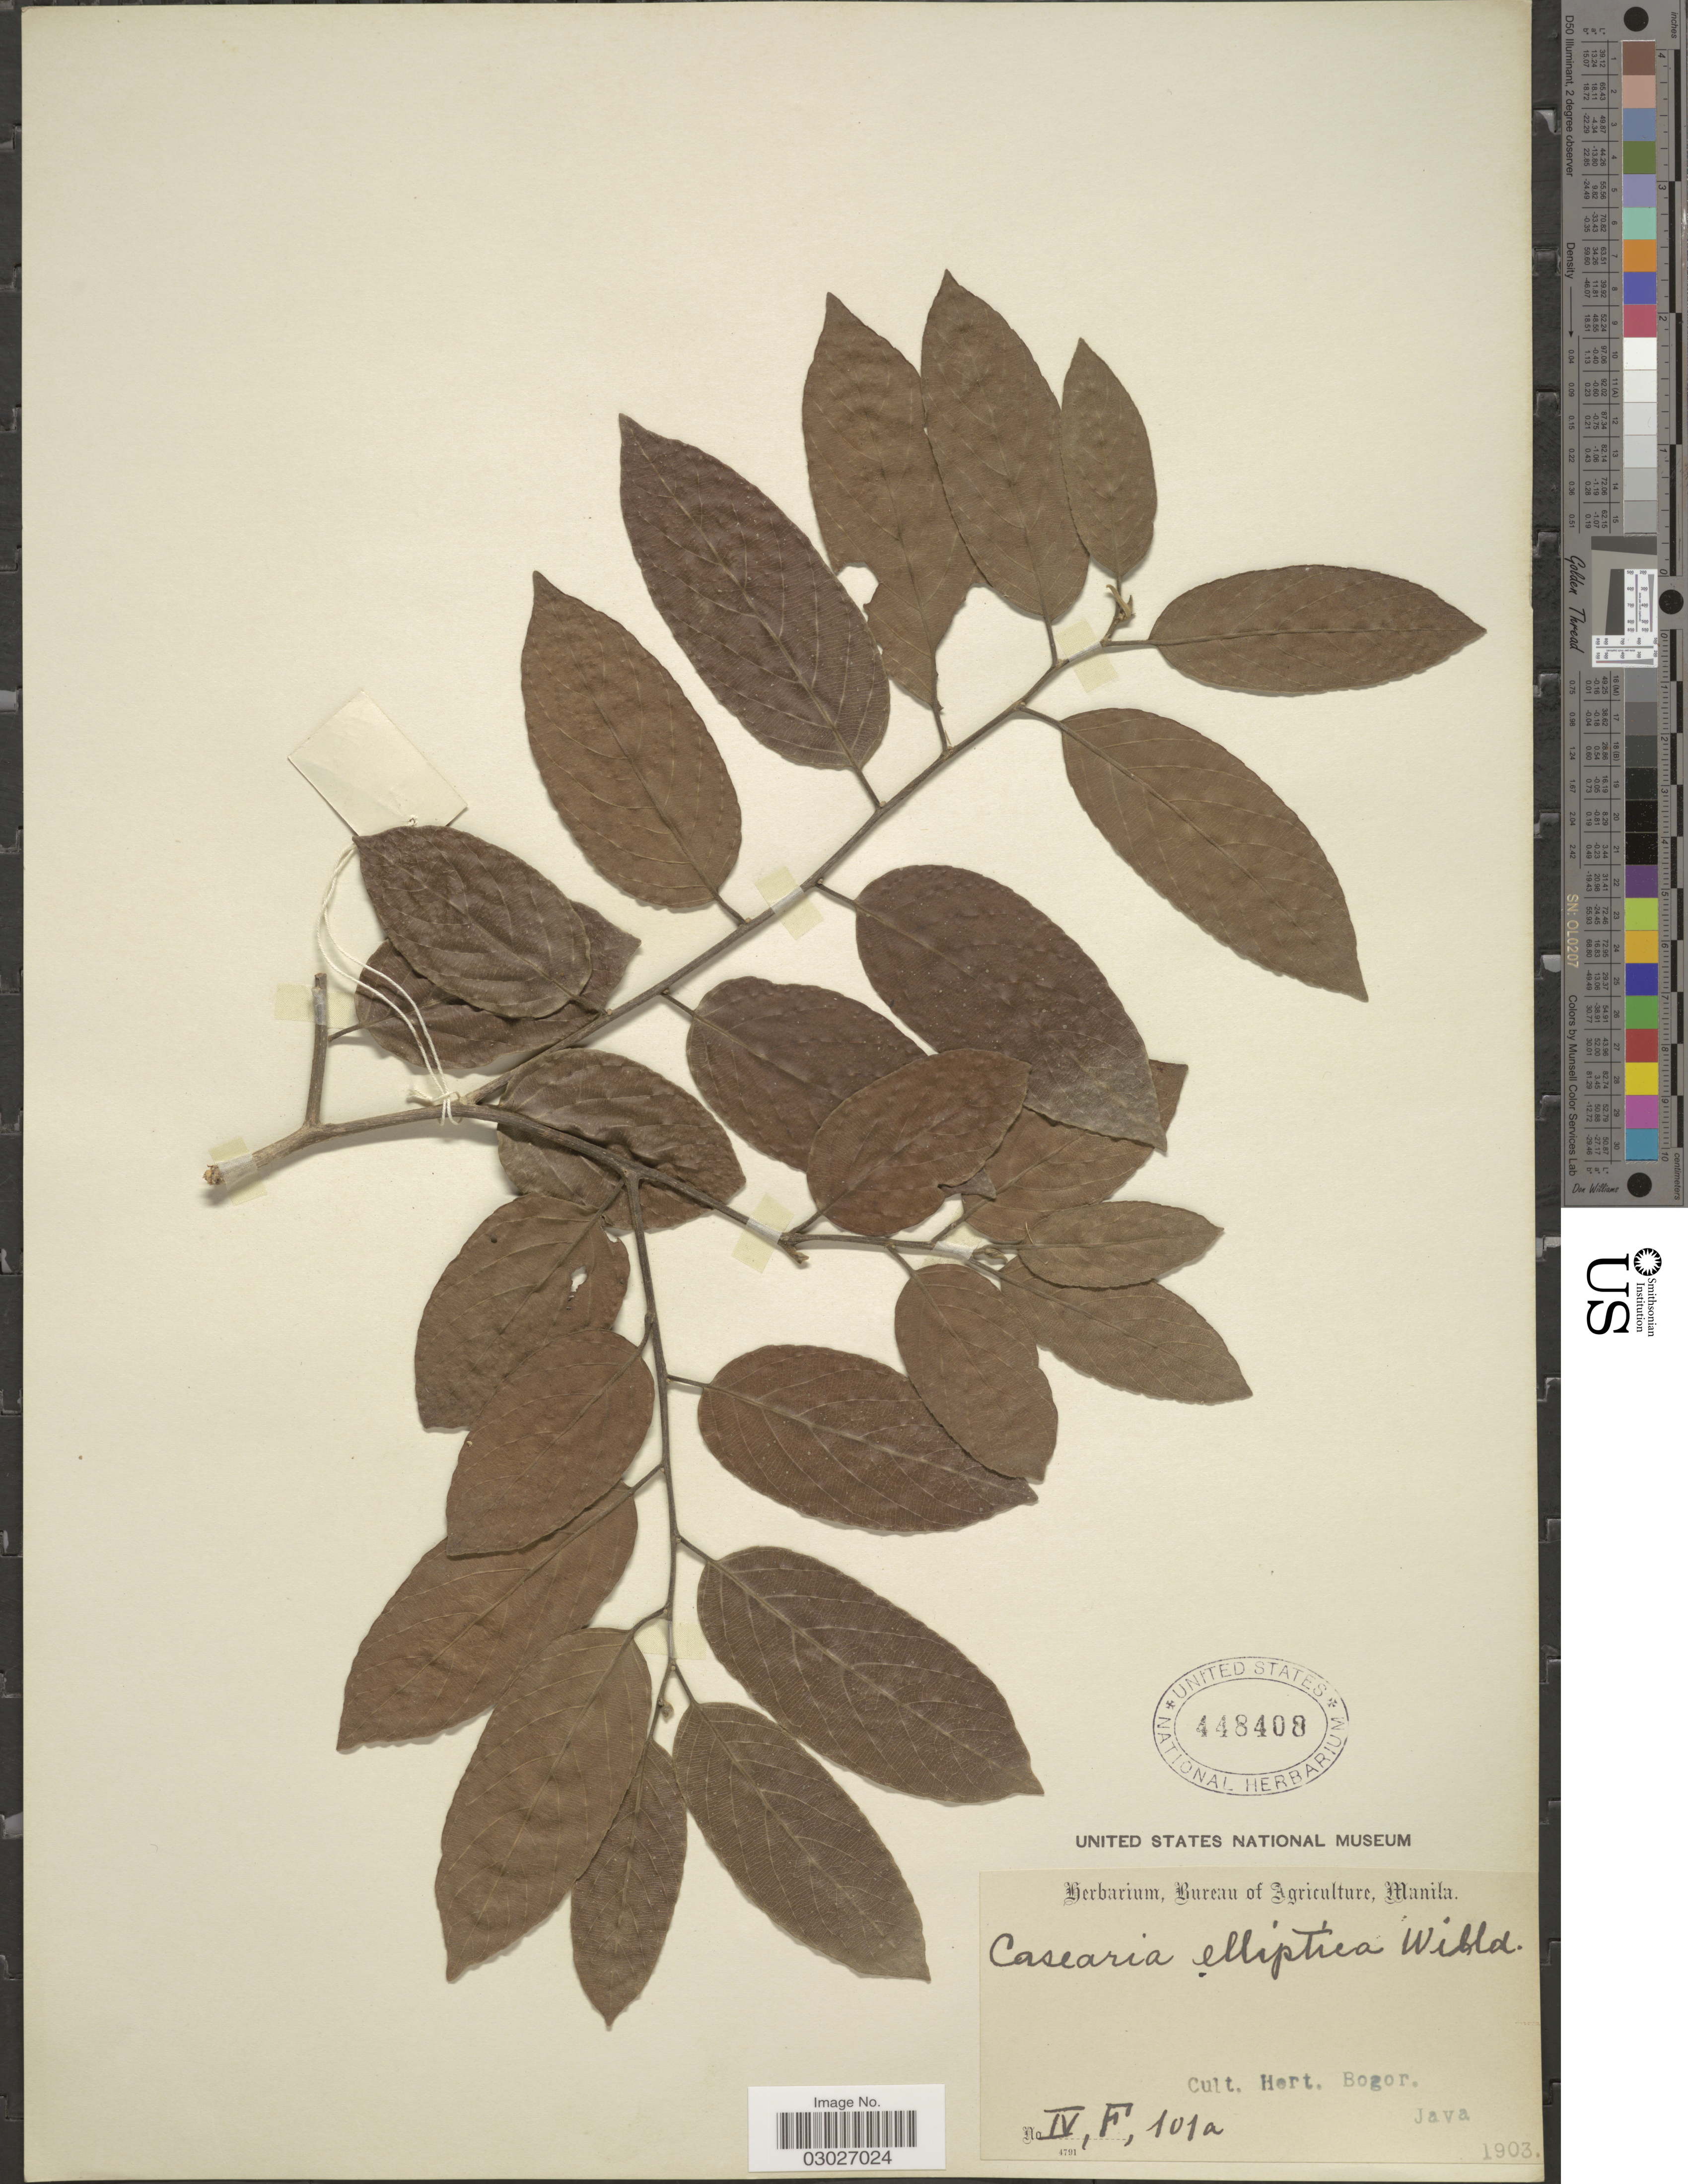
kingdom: Plantae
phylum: Tracheophyta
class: Magnoliopsida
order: Malpighiales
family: Salicaceae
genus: Casearia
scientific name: Casearia tomentosa subsp. tomentosa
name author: Roxb.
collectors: Ex herb. Bureau of Agriculture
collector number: IV,F,101a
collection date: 1903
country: Indonesia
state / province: Java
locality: Hort. Bogor.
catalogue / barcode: US 448408